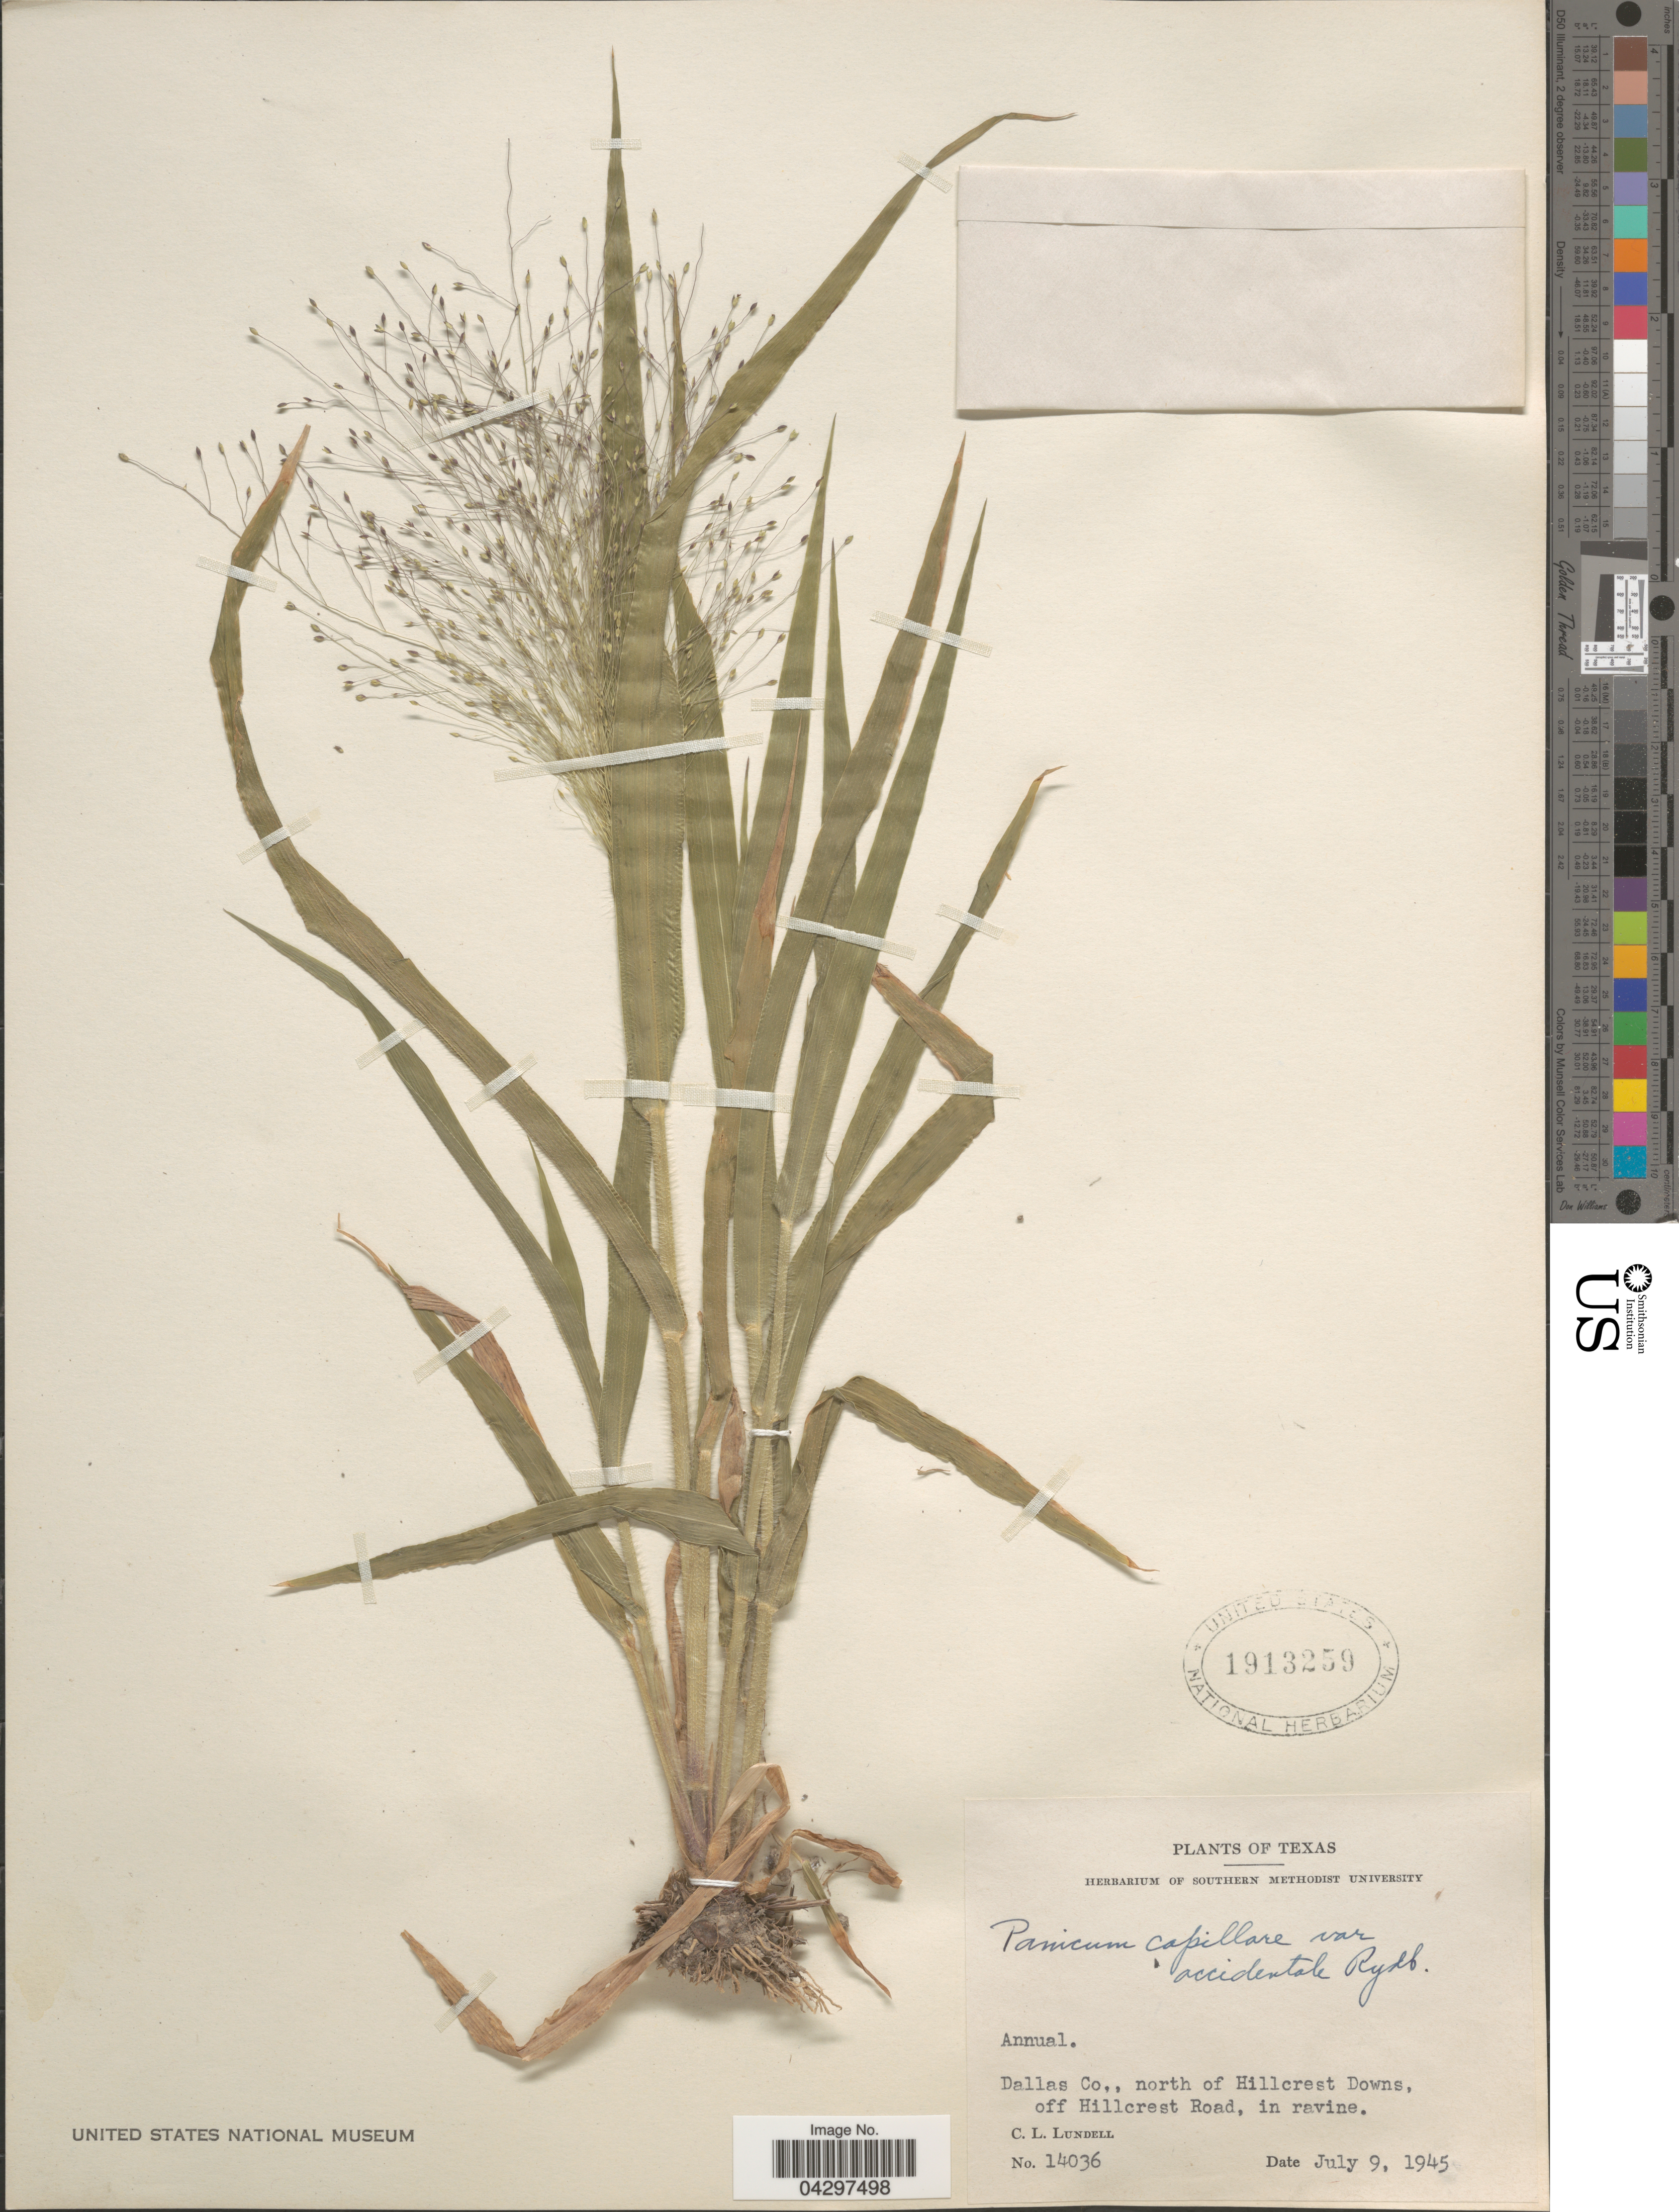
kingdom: Plantae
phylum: Tracheophyta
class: Liliopsida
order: Poales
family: Poaceae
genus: Panicum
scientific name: Panicum capillare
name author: L.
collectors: C. L. Lundell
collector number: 14036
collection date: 1945-07-09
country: United States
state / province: Texas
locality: Dallas Co., north of Hillcrest Downs, off Hillcrest Road, in ravine.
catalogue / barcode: US 1913259